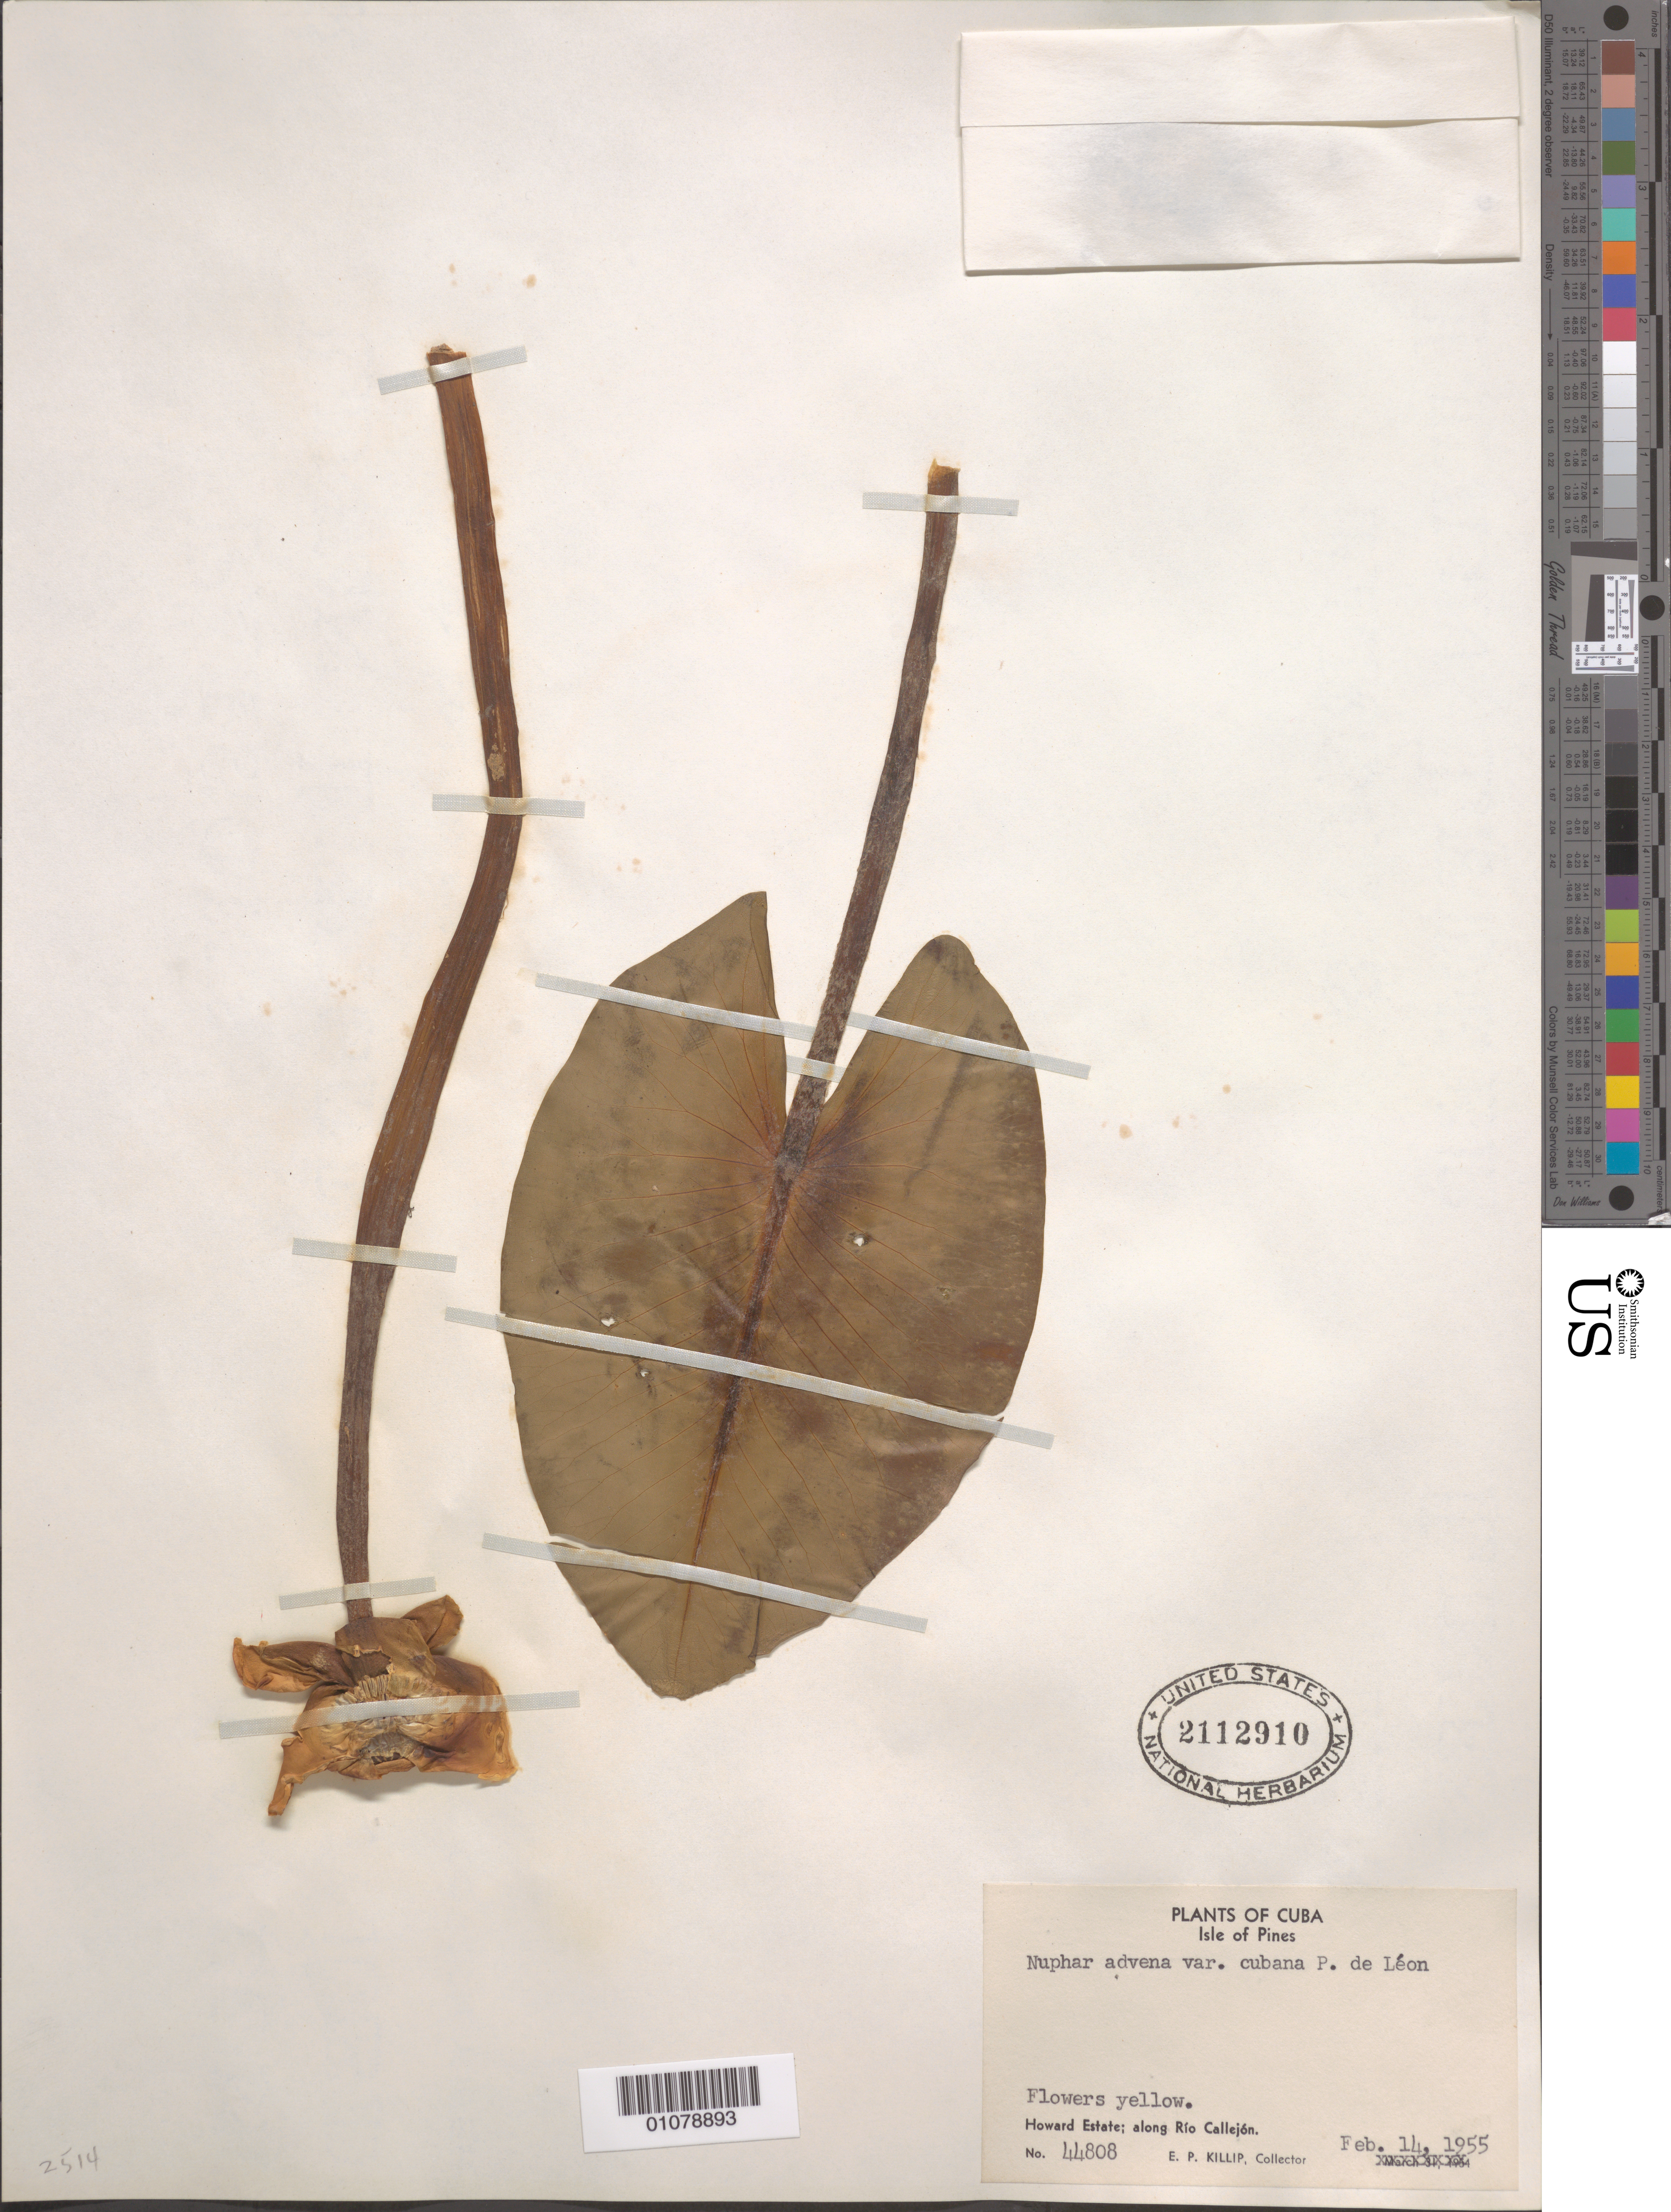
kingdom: Plantae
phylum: Tracheophyta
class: Magnoliopsida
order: Nymphaeales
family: Nymphaeaceae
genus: Nuphar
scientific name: Nuphar advena var. cubana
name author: P. Ponce de León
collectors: E. P. Killip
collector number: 44808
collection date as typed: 14 Feb 1955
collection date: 1955-02-14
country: Cuba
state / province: Isla de La Juventud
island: Isla de la Juventud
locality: Isle of Pines, Howard Estate; along Rio Callejon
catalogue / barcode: US 2112910